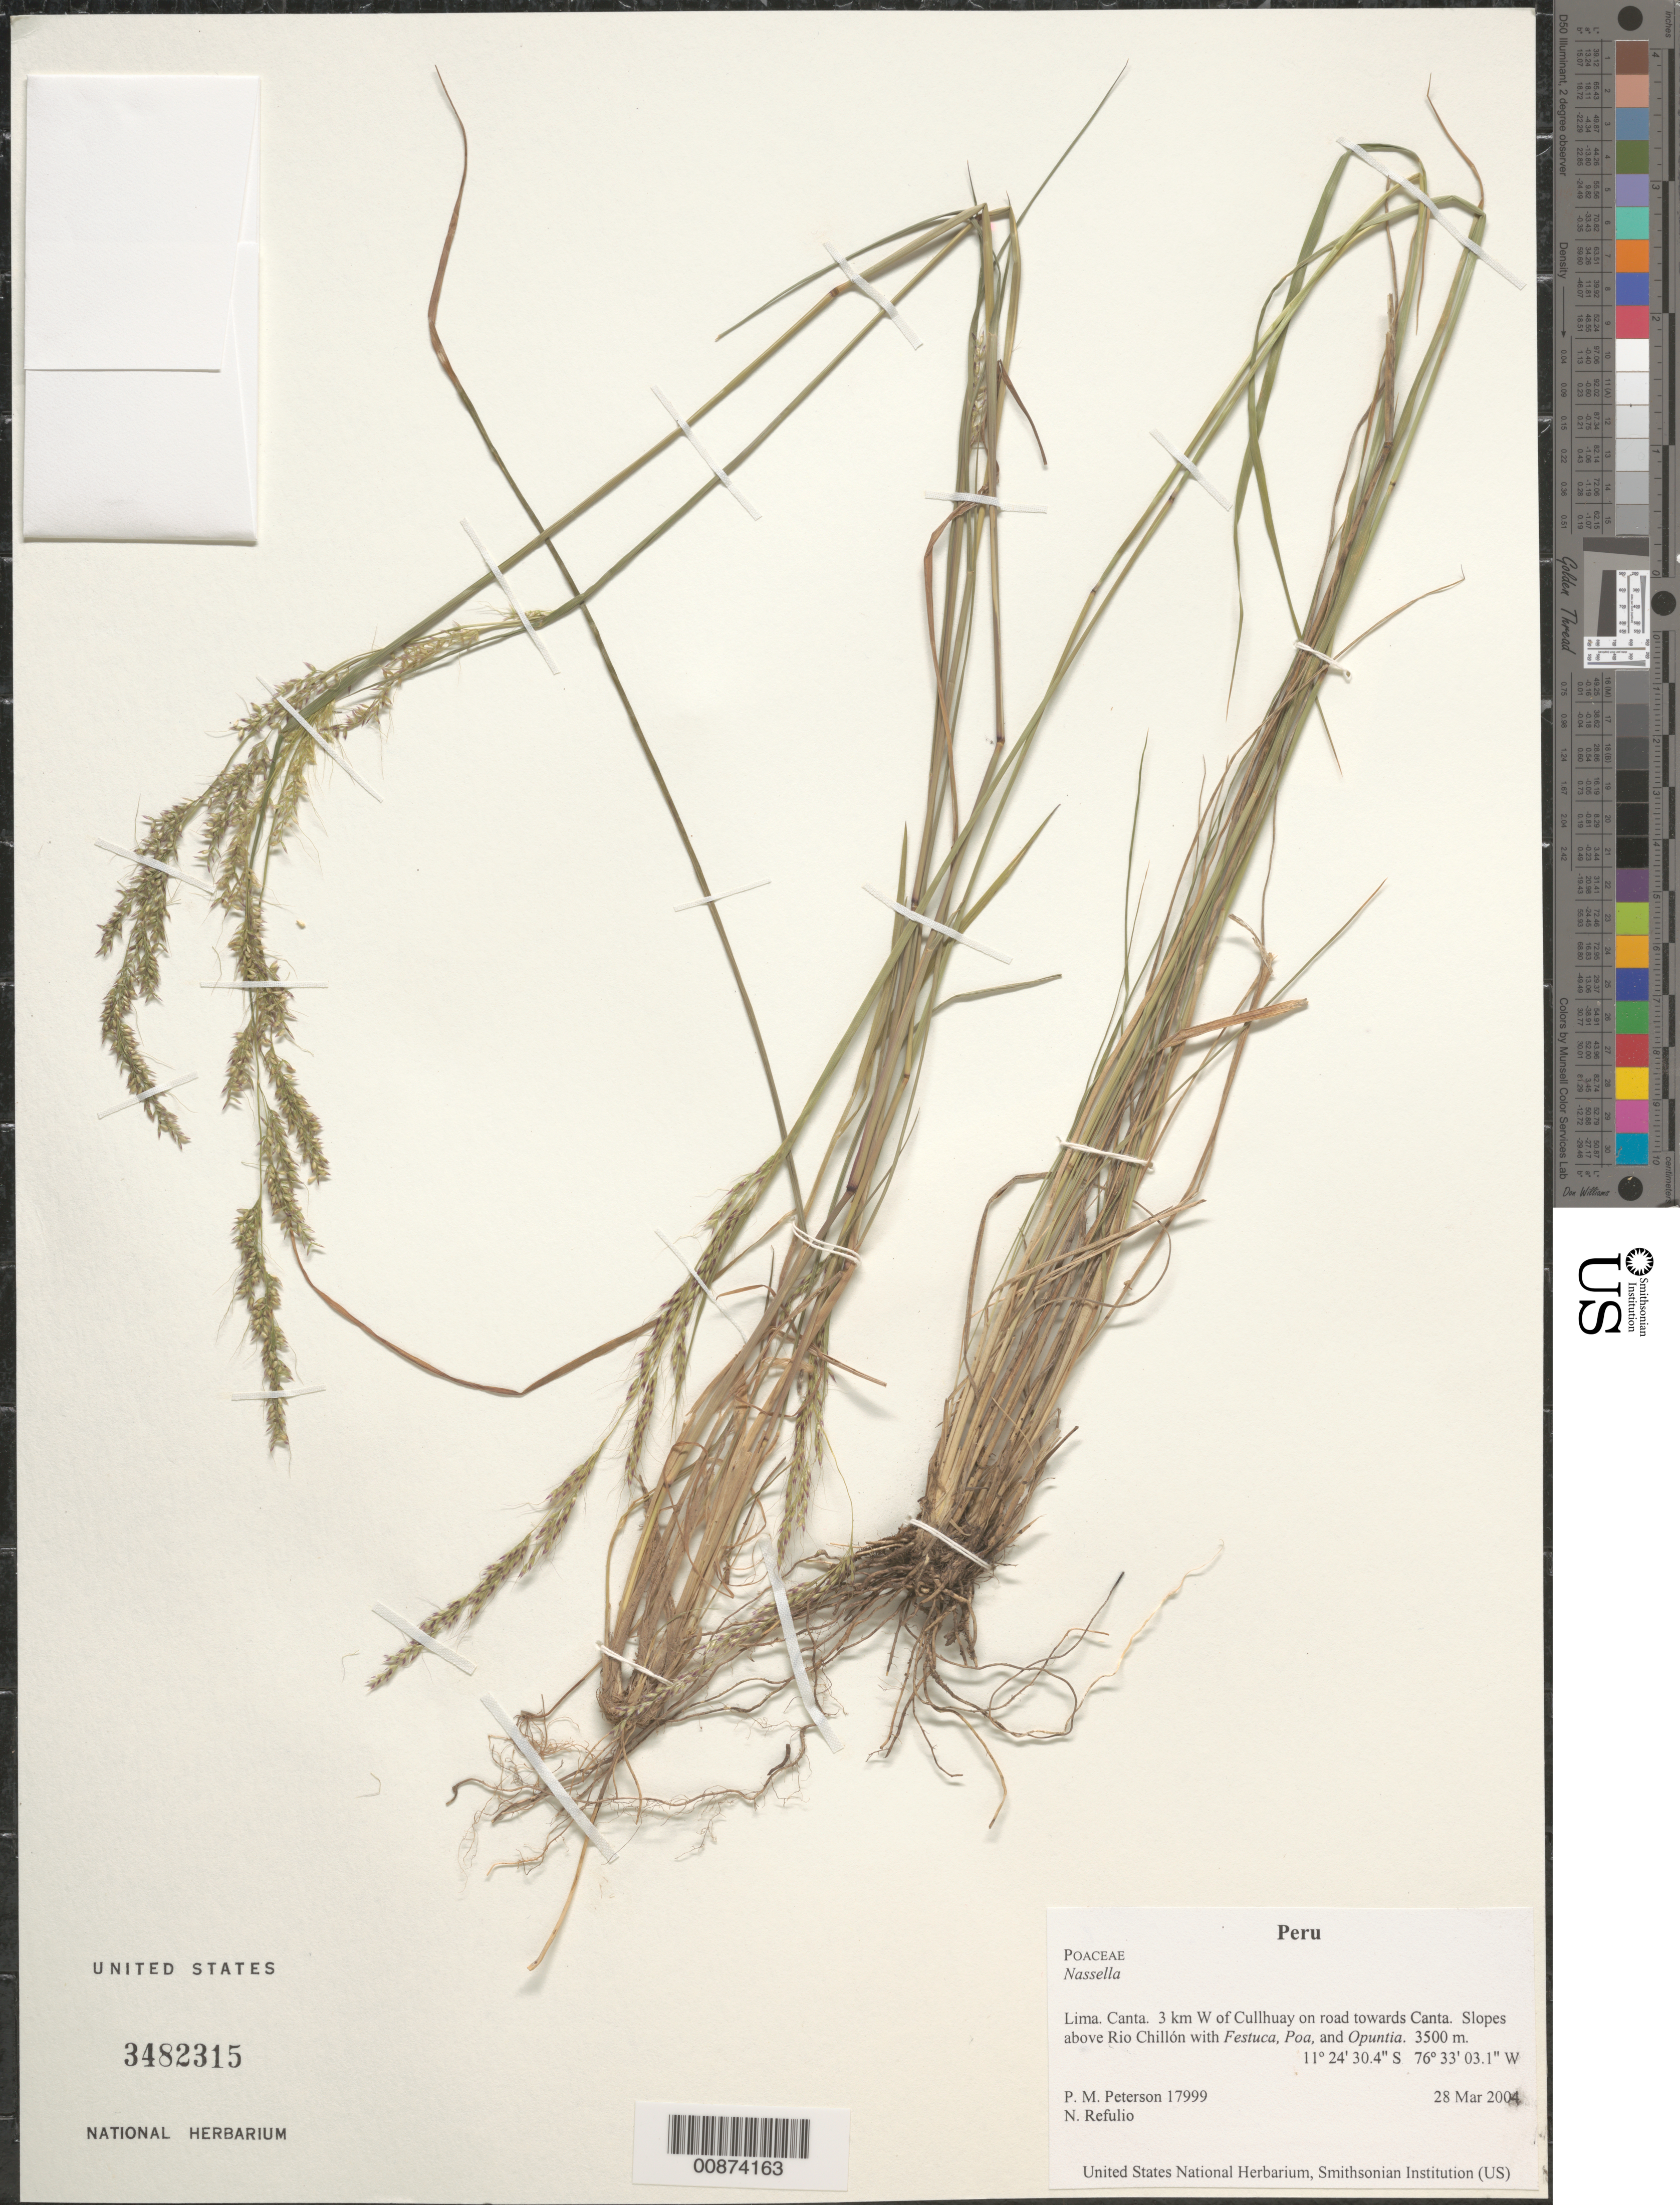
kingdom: Plantae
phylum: Tracheophyta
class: Liliopsida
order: Poales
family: Poaceae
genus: Nassella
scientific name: Nassella sp.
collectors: P. M. Peterson & N. Refulio-Rodríguez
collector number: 17999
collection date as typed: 28 Mar 2004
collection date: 2004-03-28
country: Peru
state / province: Lima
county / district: Canta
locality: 3 km W of Cullhuay on road towards Canta. Slopes above Rio Chillón with Festuca, Poa, and Opuntia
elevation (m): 3500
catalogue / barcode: US 3482315